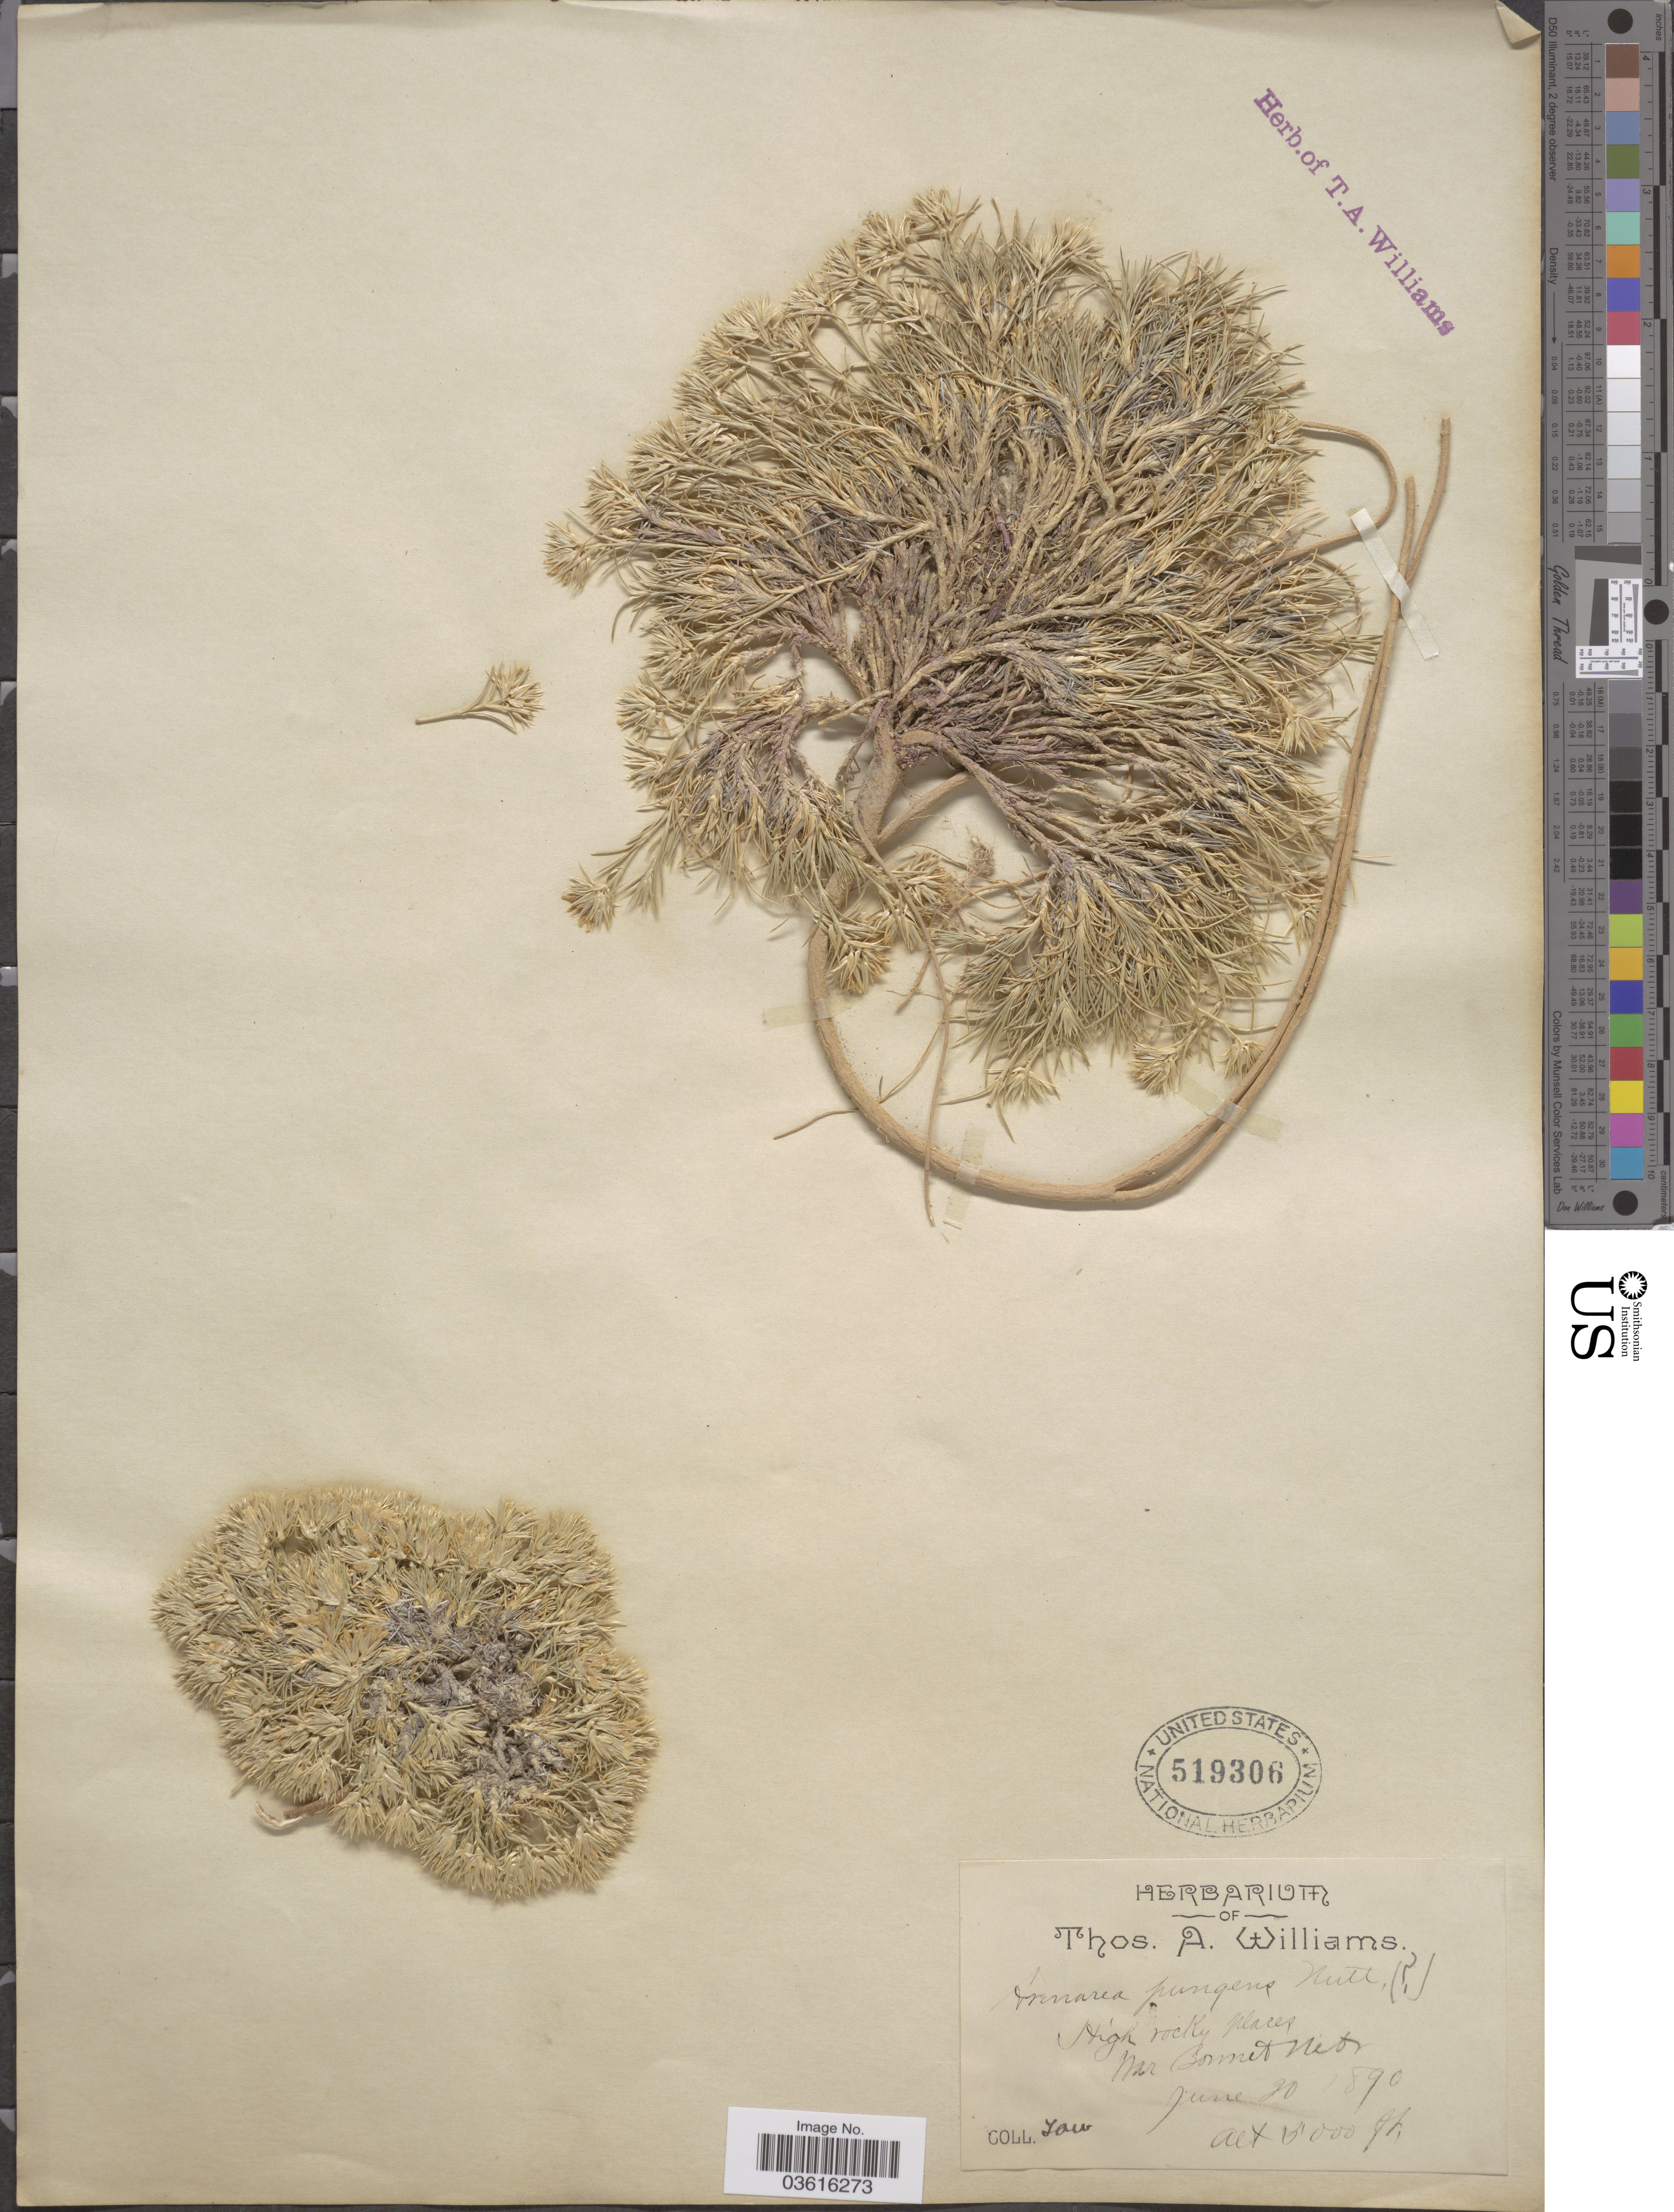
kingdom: Plantae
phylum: Tracheophyta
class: Magnoliopsida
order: Caryophyllales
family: Caryophyllaceae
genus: Minuartia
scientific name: Minuartia nuttallii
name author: (Pax) Briq.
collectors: T. A. Williams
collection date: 1890-06-20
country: United States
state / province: Nebraska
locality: High rocky places. War Bonnet.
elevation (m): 1524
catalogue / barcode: US 519306